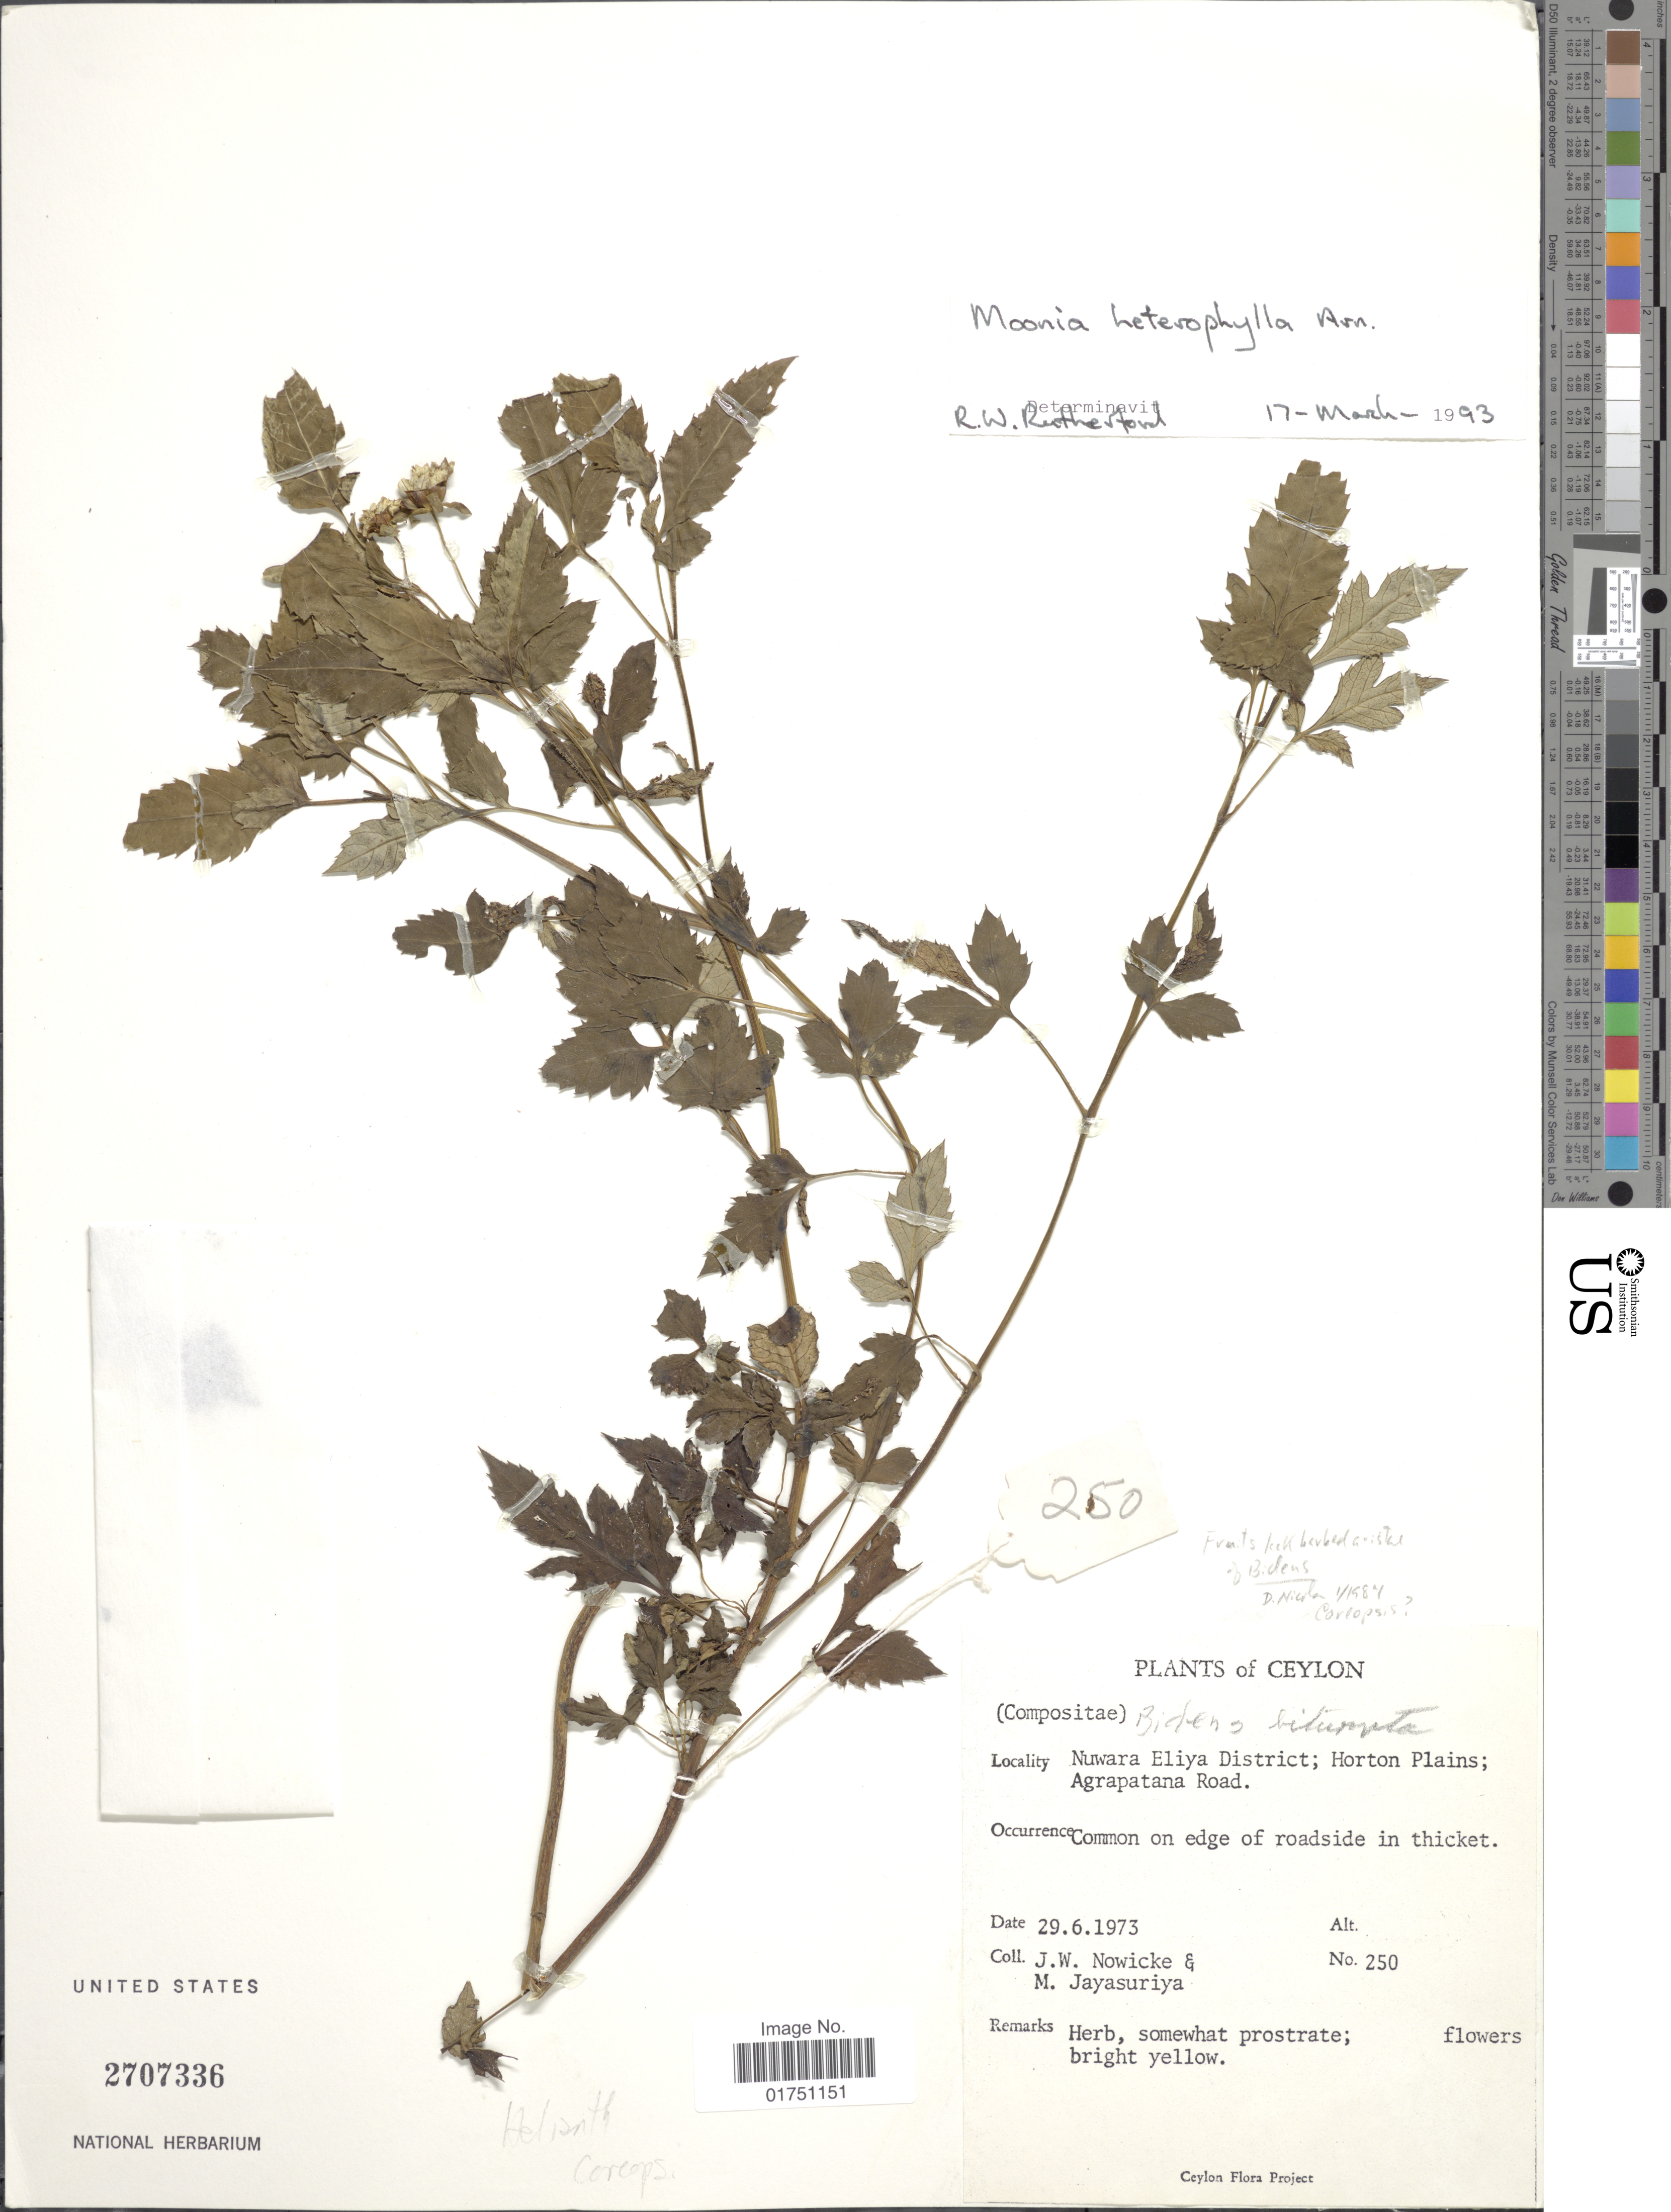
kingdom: Plantae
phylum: Tracheophyta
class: Magnoliopsida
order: Asterales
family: Asteraceae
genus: Moonia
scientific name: Moonia heterophylla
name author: Arn.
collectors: J. W. Nowicke & M. Jayasuriya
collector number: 250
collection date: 1973-06-29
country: Sri Lanka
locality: Ceylon. Nuwara Eliya District; Horton Plains; Agrapatana Road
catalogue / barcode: US 2707336